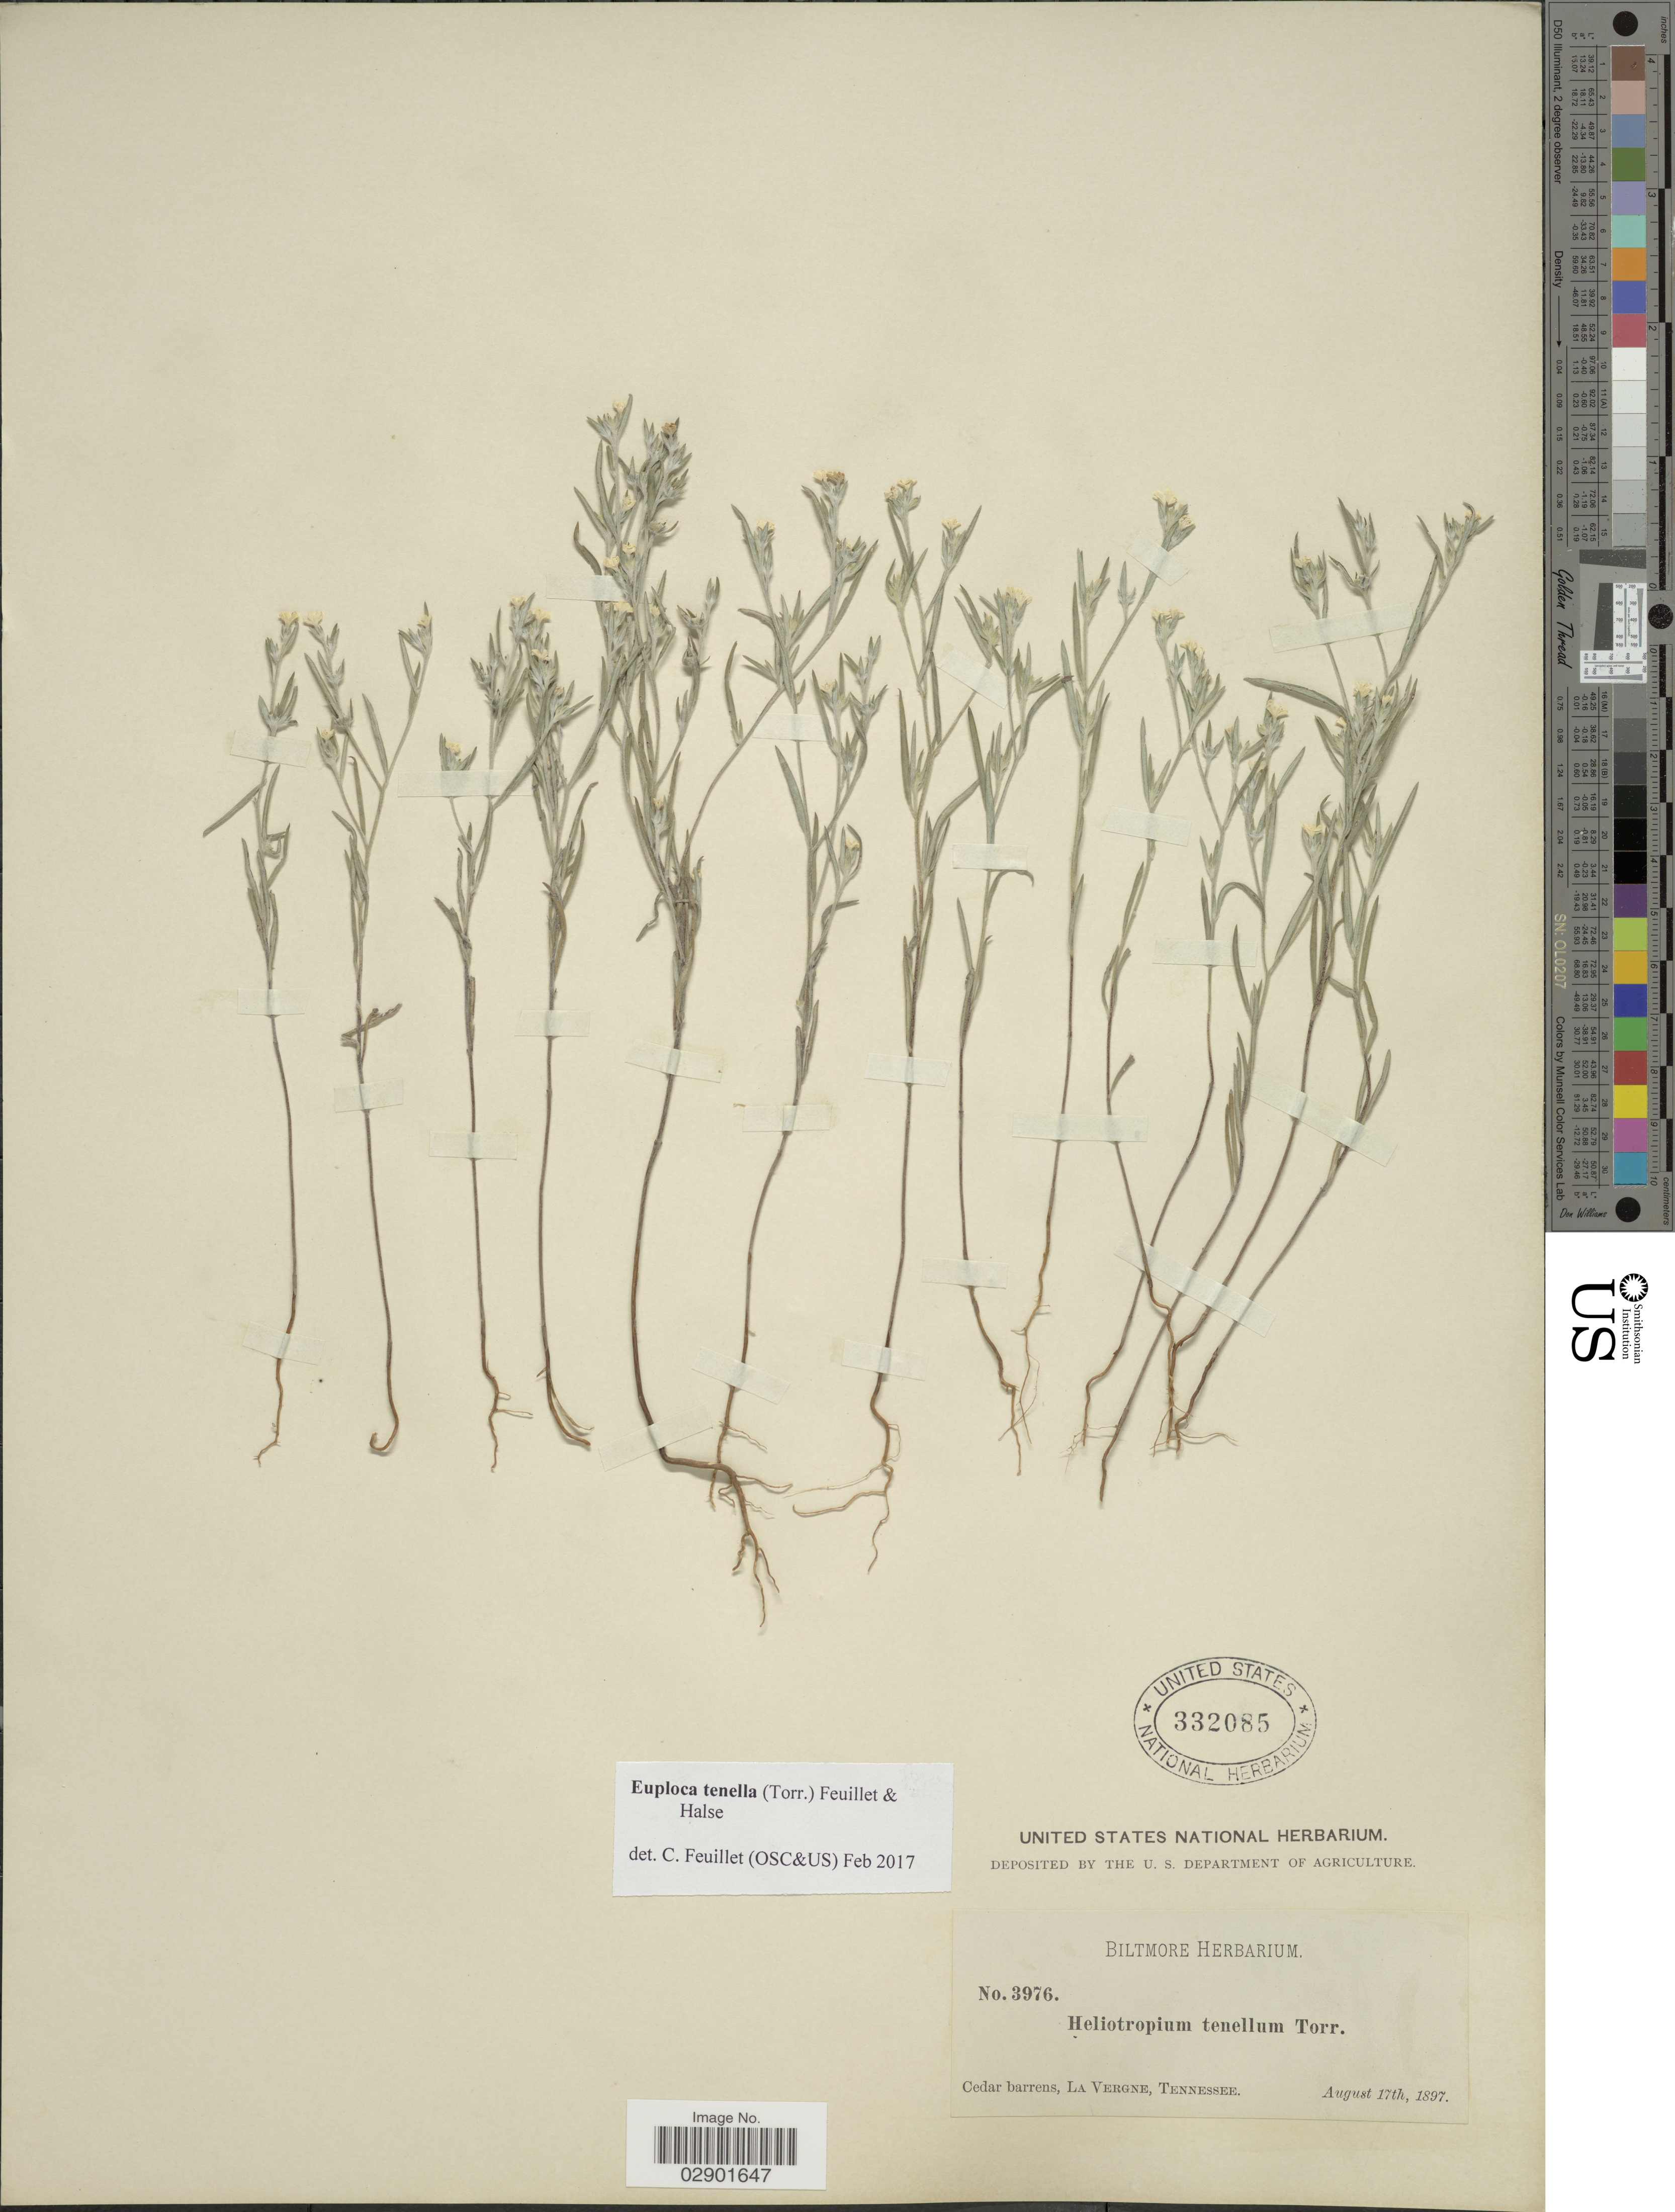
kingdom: Plantae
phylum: Tracheophyta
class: Magnoliopsida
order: Boraginales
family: Heliotropiaceae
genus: Euploca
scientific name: Euploca polyphylla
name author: (Lehm.) J.I.M. Melo & Semir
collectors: ex herb. Biltmore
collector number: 3976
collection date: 1897-08-17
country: United States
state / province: Tennessee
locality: Cedar barrens, La Vergne, Tennessee.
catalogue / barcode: US 332085